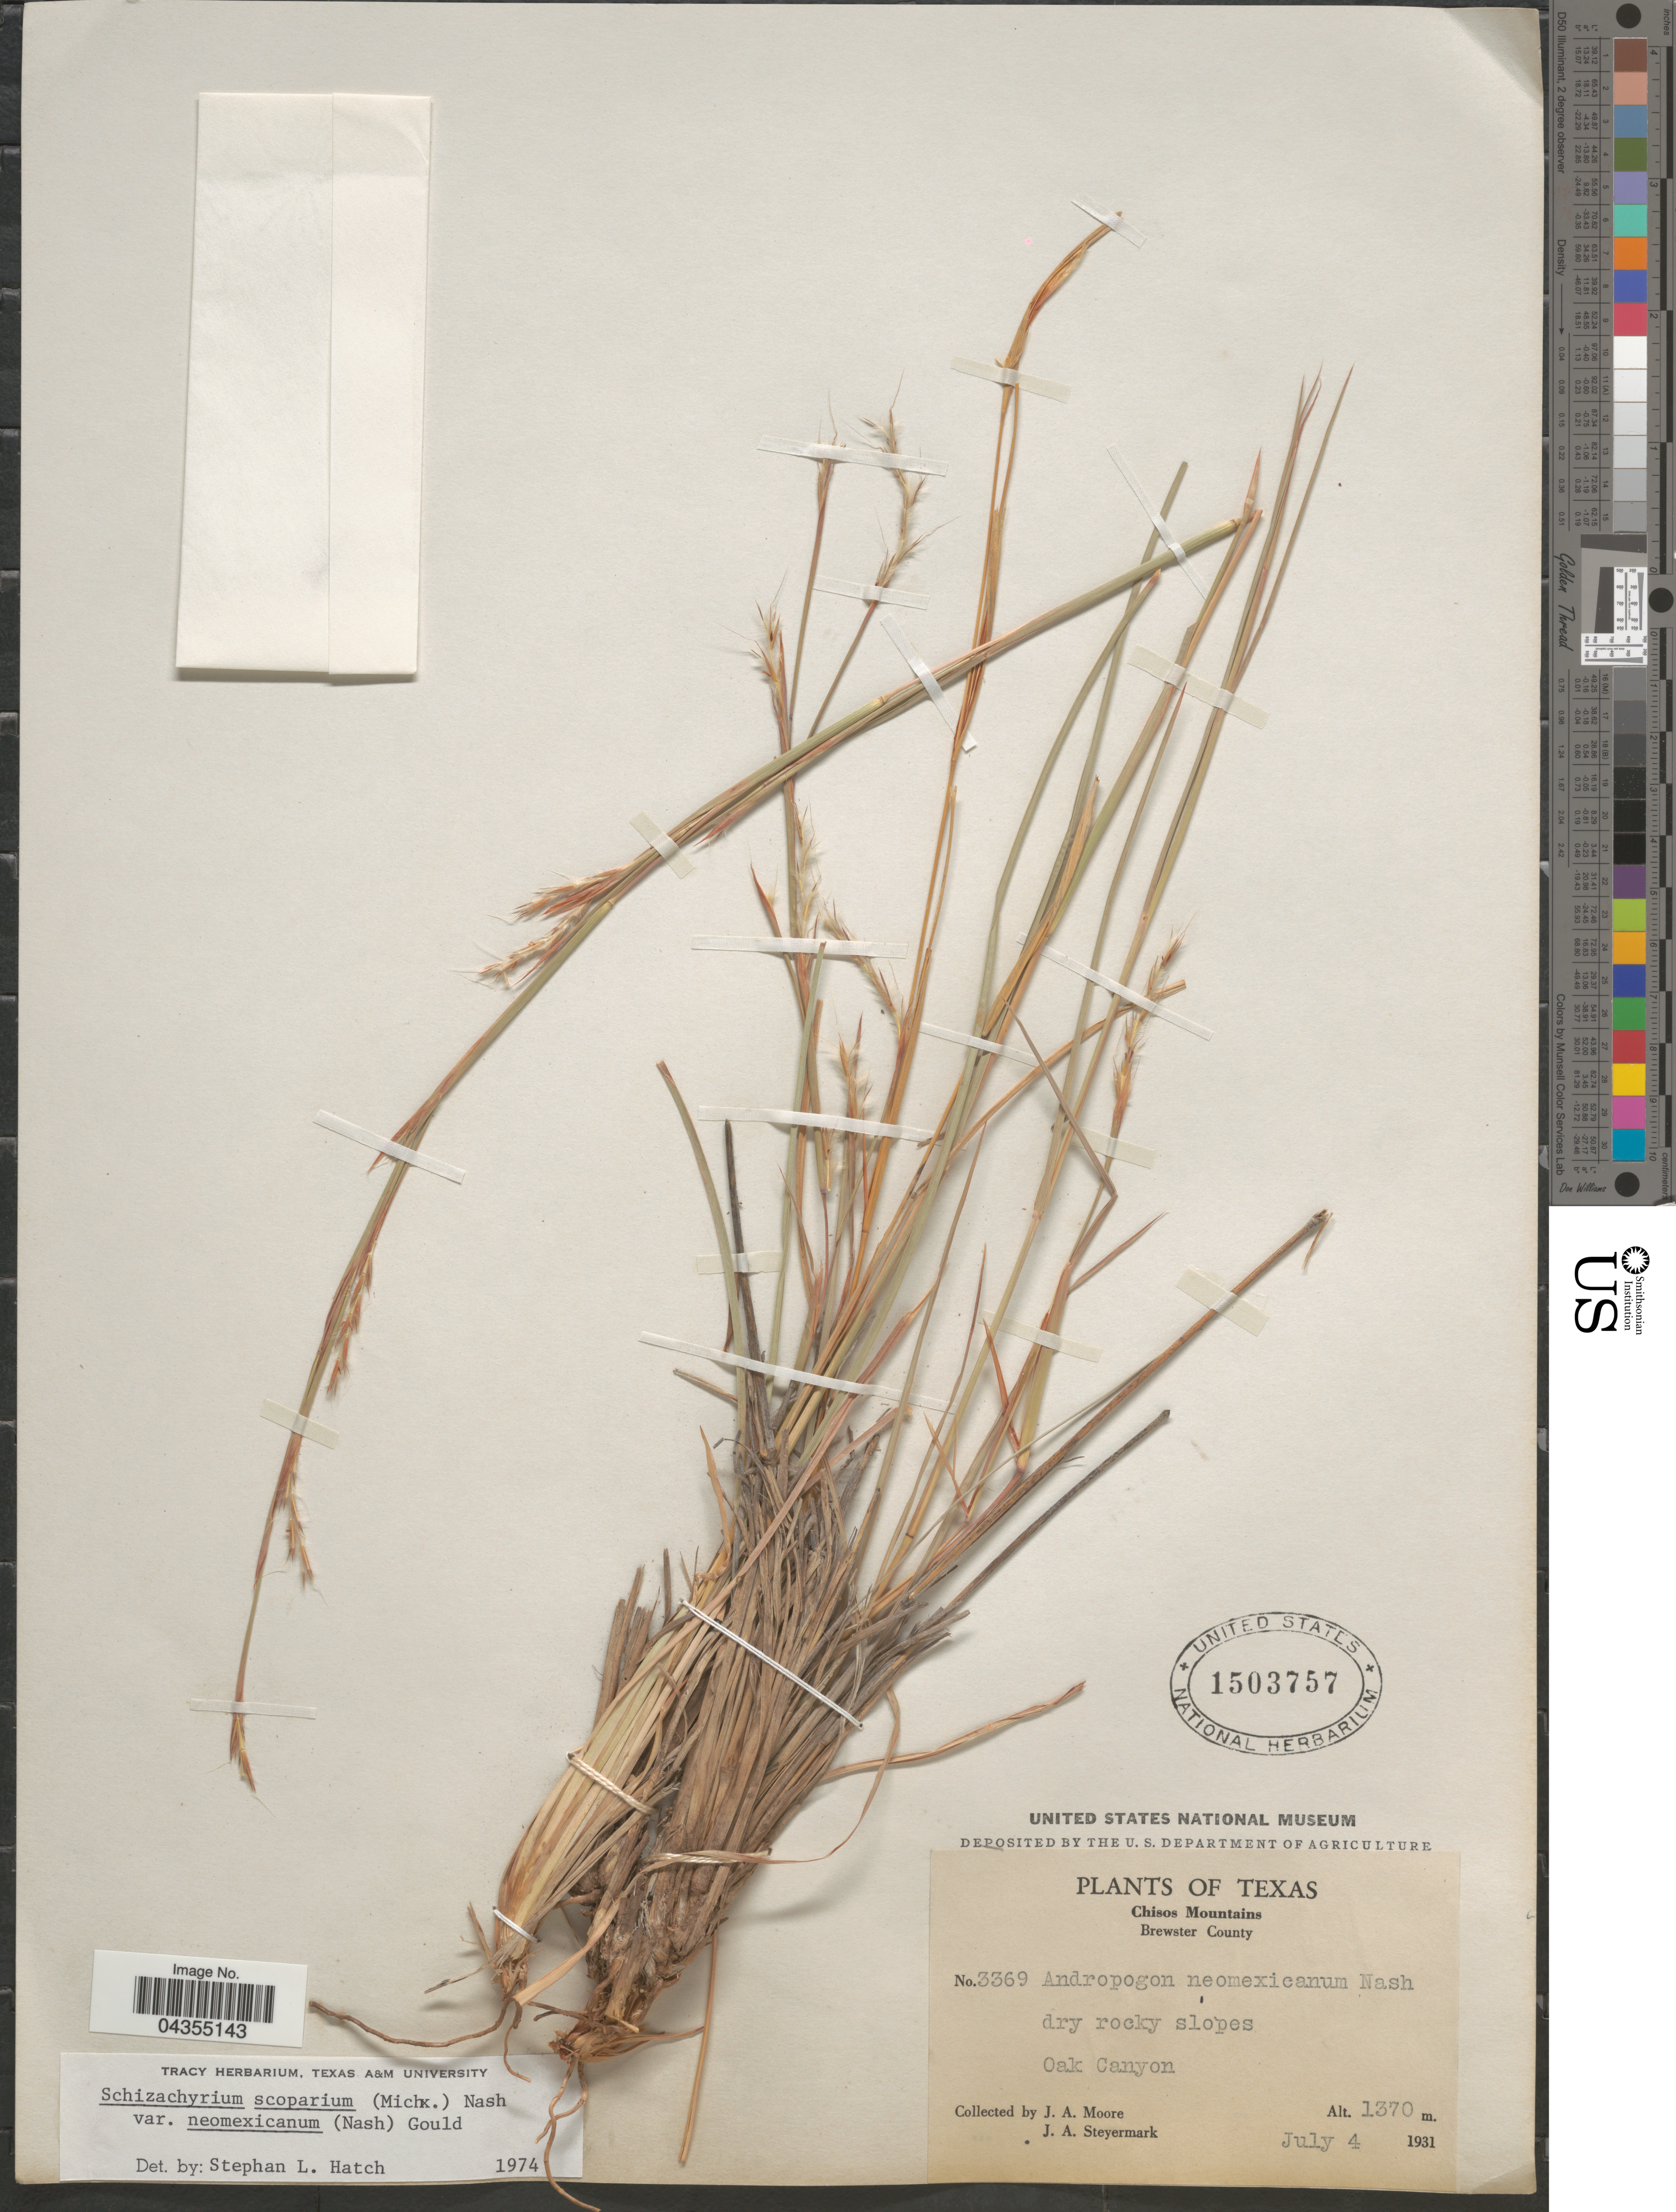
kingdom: Plantae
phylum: Tracheophyta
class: Liliopsida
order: Poales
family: Poaceae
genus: Schizachyrium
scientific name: Schizachyrium scoparium var. neomexicanum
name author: (Nash) Gould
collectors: J. A. Moore & J. Steyermark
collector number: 3369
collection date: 1931-07-04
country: United States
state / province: Texas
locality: Chisos Mountains. Brewster County. Oak Canyon.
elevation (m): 1370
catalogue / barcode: US 1503757